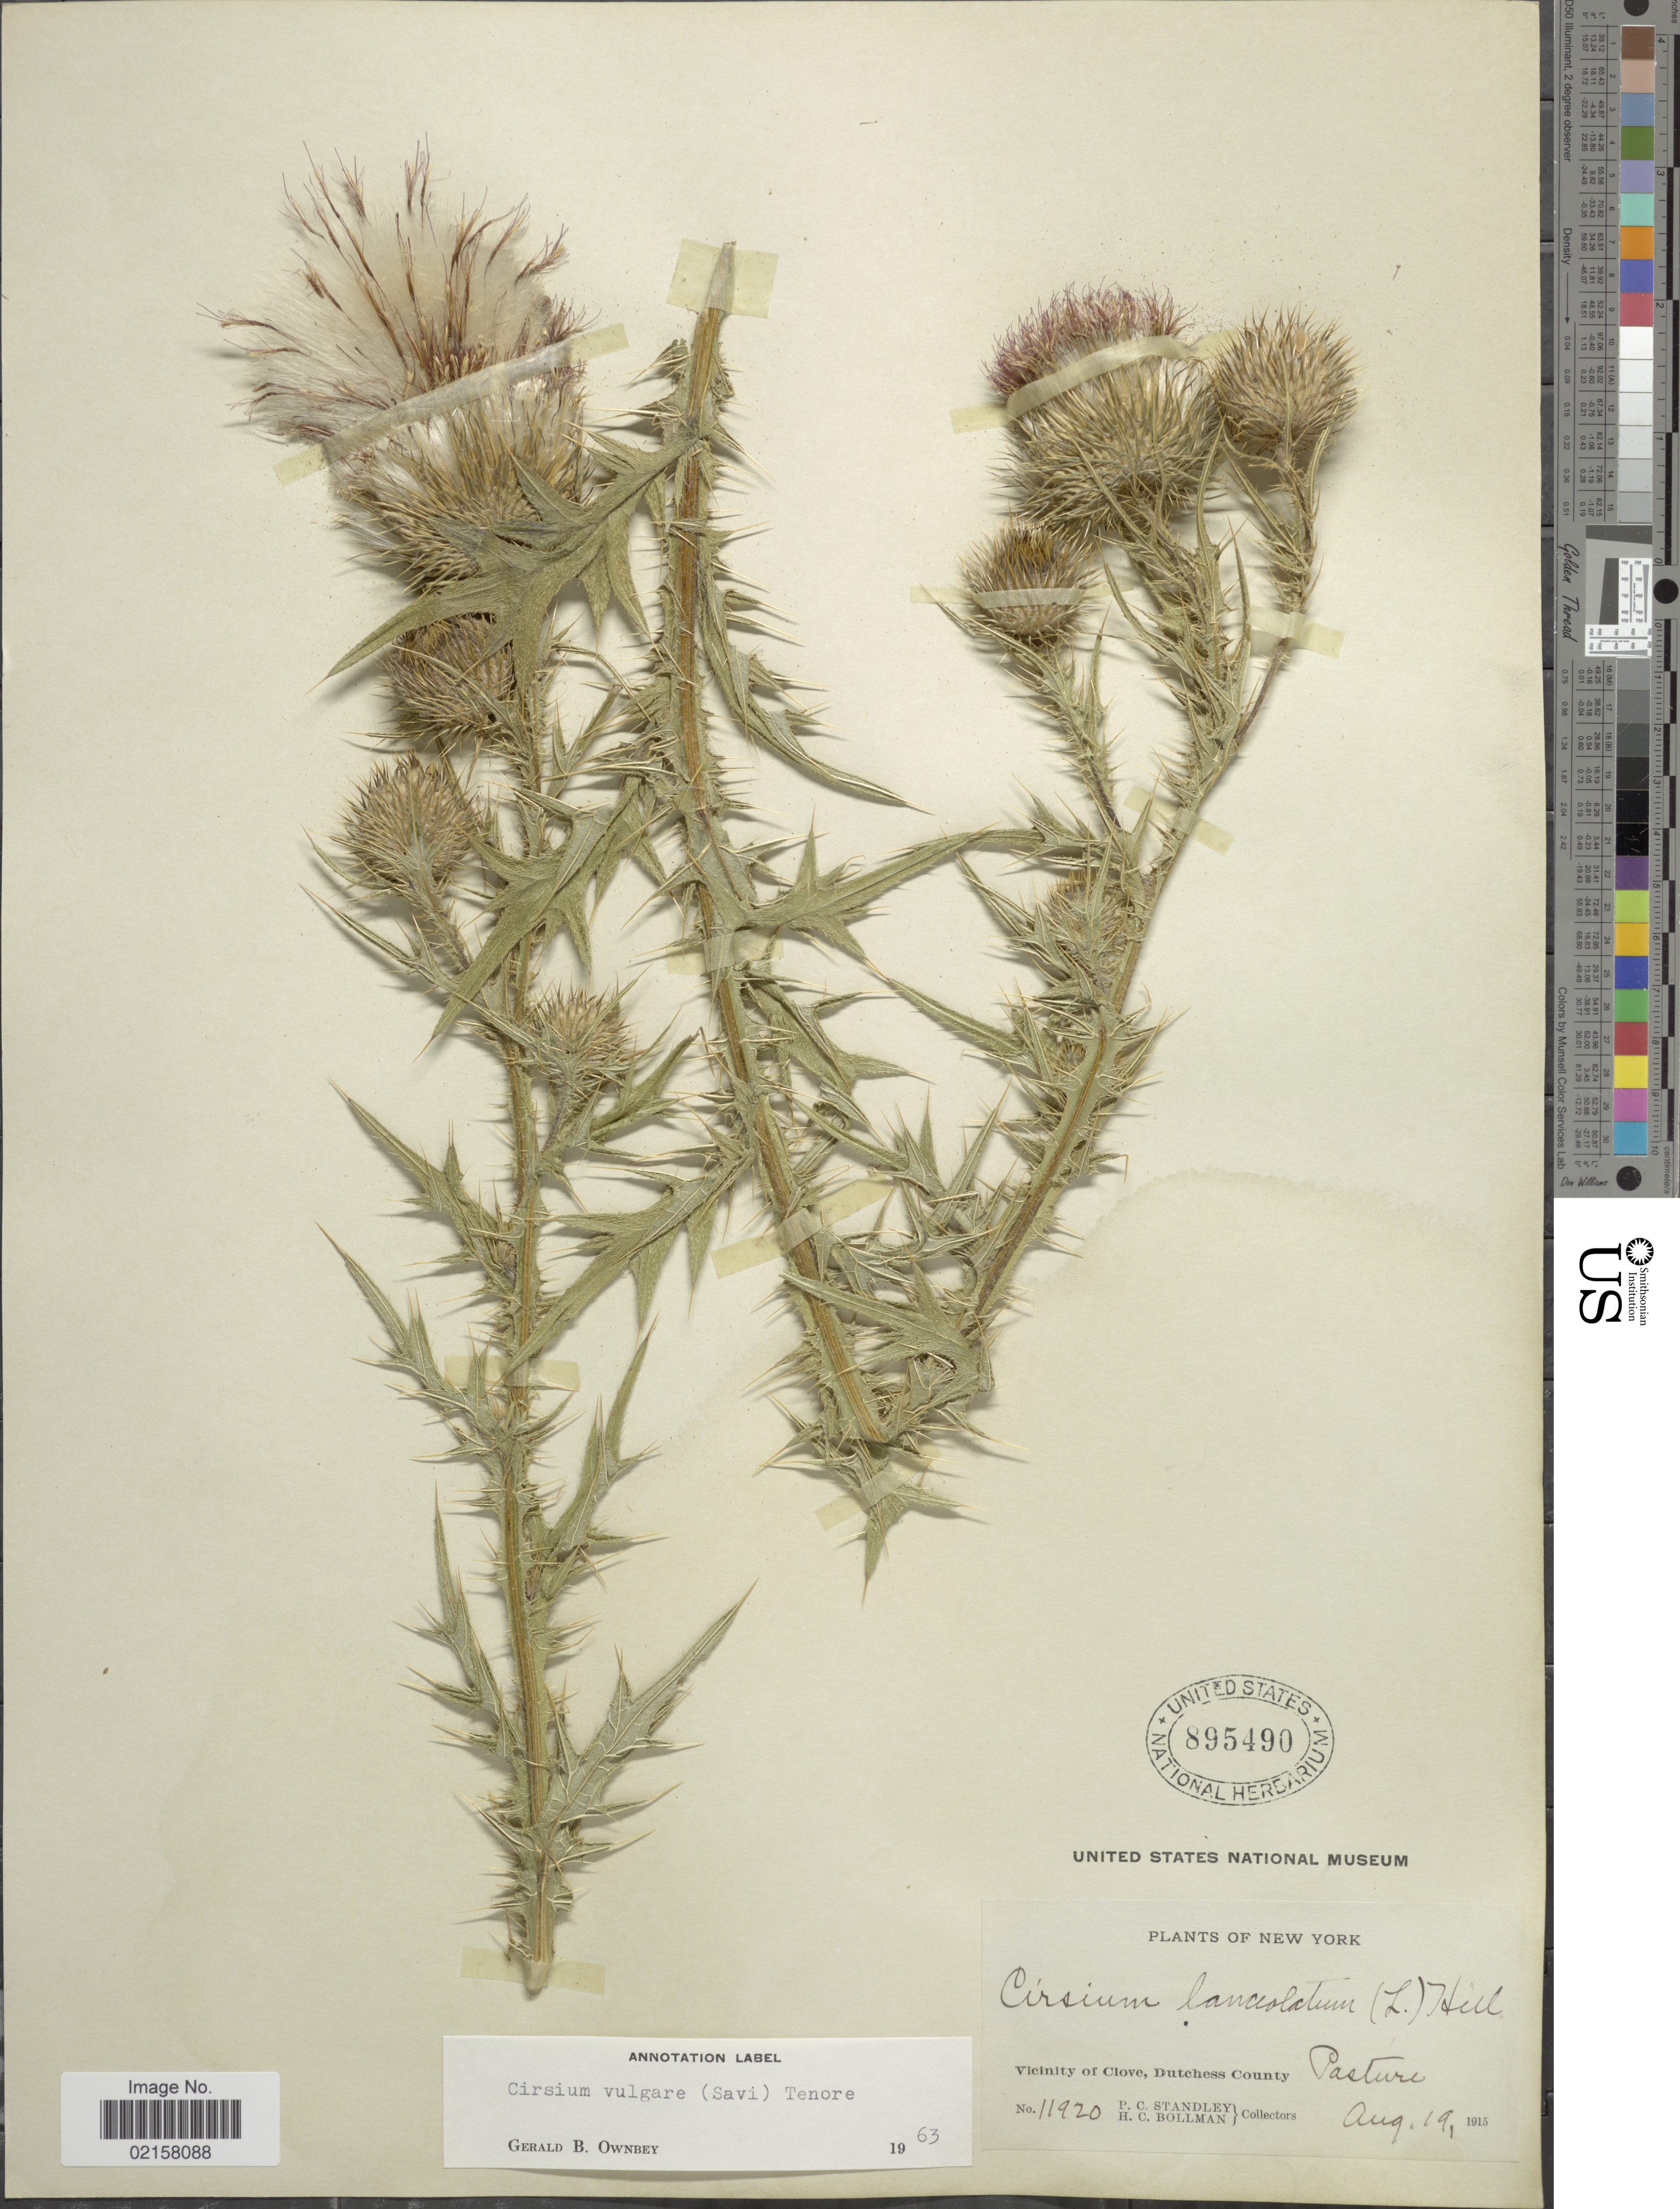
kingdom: Plantae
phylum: Tracheophyta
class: Magnoliopsida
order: Asterales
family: Asteraceae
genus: Cirsium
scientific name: Cirsium vulgare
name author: (Savi) Ten.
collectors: P. C. Standley & H. C. Bollman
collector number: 11920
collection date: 1915-08-19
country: United States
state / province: New York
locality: Vicinity of Clove, Dutchess County, pasture.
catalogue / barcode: US 895490